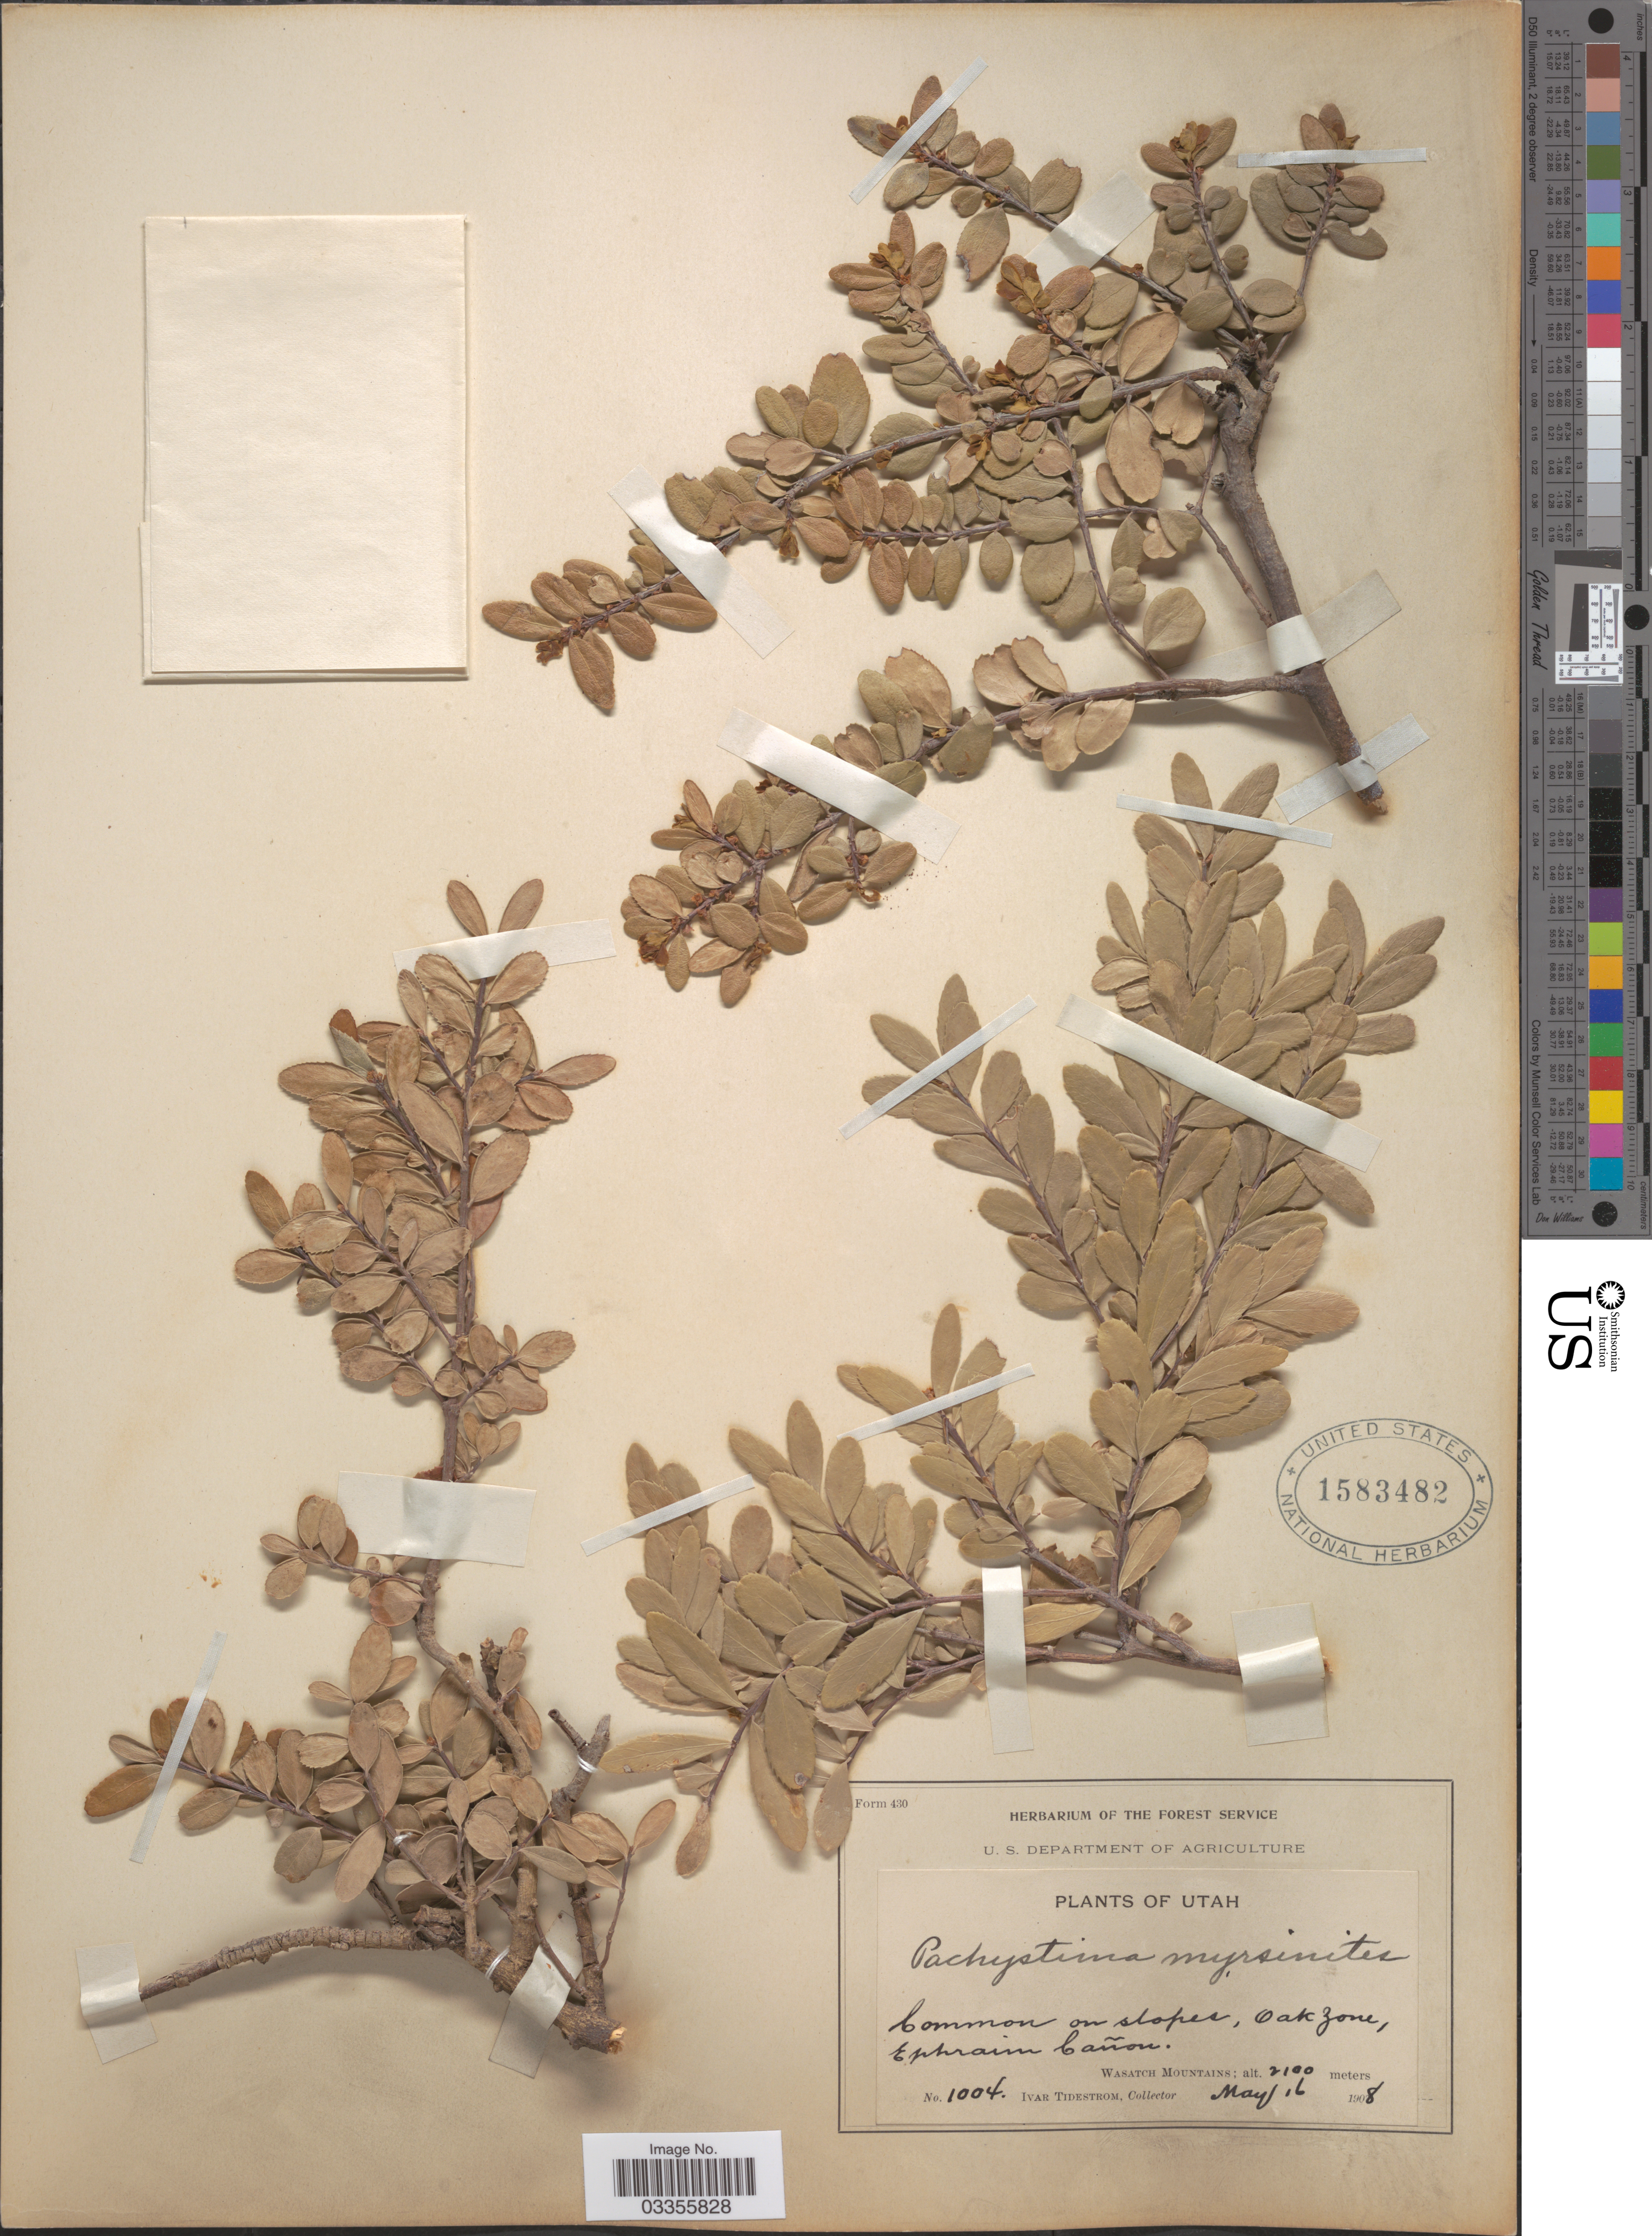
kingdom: Plantae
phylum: Tracheophyta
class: Magnoliopsida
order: Celastrales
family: Celastraceae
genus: Paxistima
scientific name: Paxistima myrsinites subsp. myrsinites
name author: (Pursh) Raf.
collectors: I. F. Tidestrom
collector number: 1004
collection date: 1908-05-16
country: United States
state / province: Utah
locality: Common on slopes, Oak zone, Ephraim Cañon. Wasatch Mountains.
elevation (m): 2100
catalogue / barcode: US 1583482